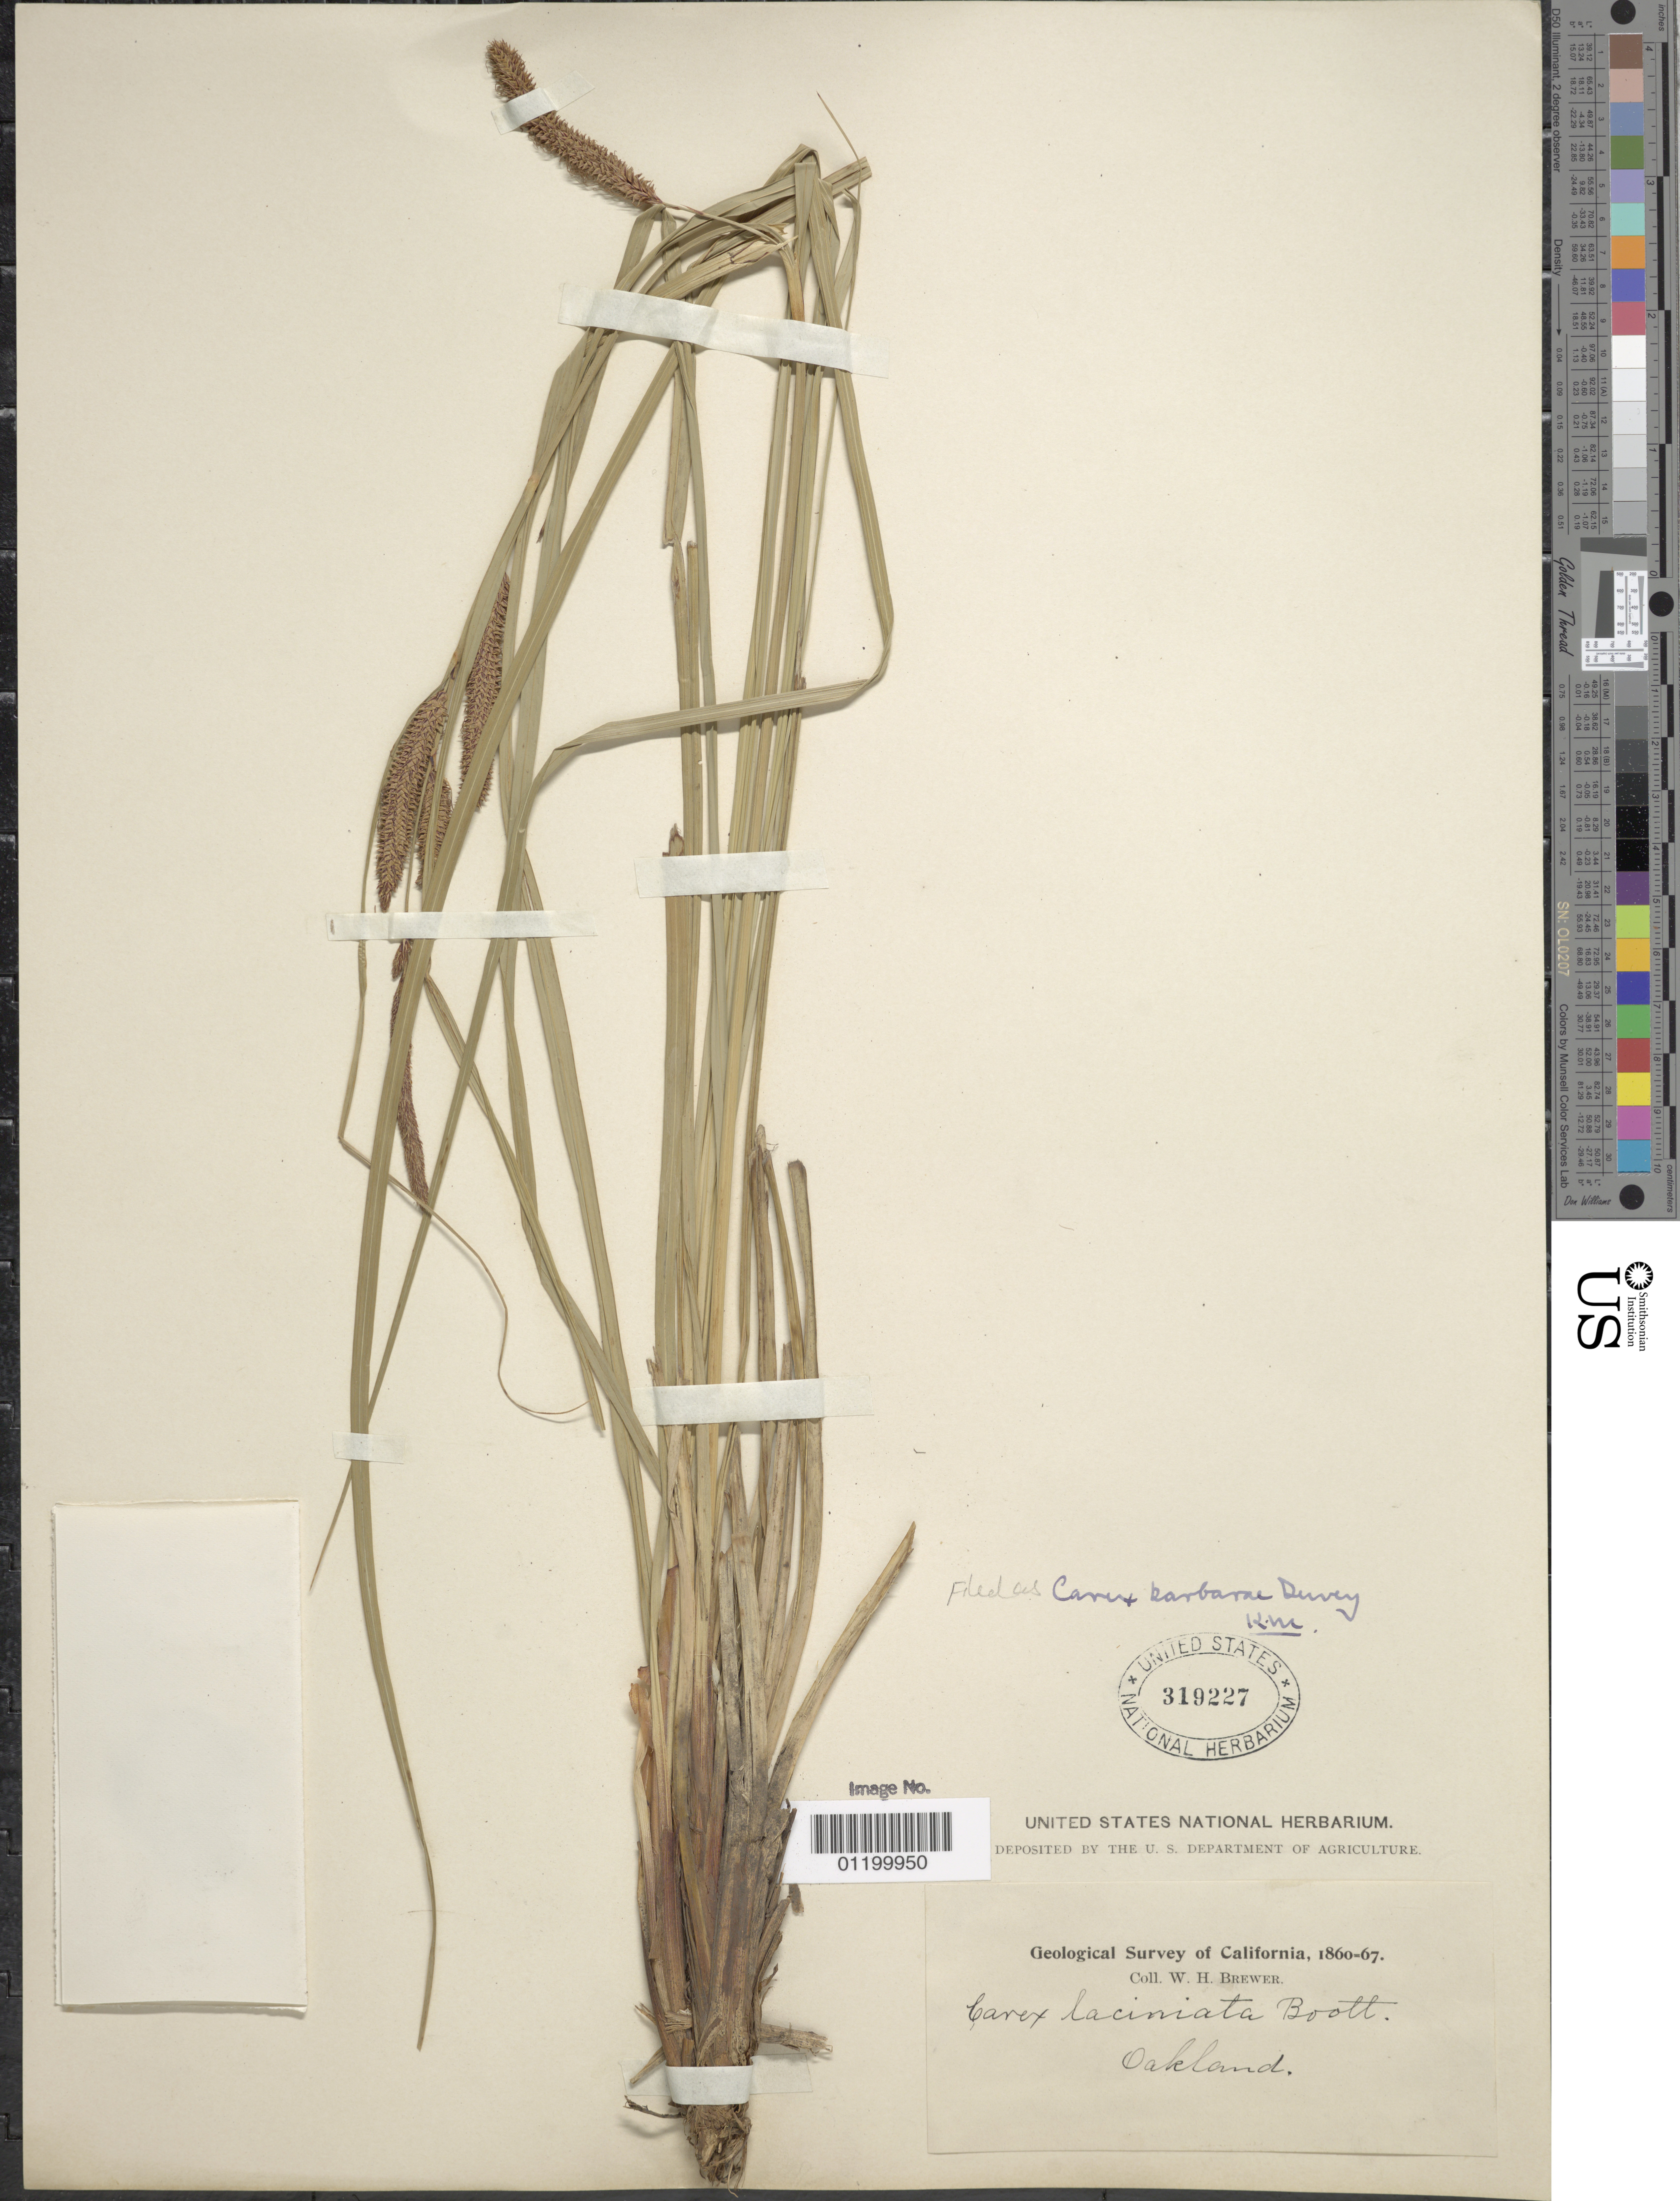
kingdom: Plantae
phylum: Tracheophyta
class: Liliopsida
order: Poales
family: Cyperaceae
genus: Carex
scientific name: Carex barbarae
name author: Dewey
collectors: W. H. Brewer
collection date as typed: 1860 to -- --- 1867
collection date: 1860/1867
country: United States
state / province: California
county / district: Alameda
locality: Oakland.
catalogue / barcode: US 319227